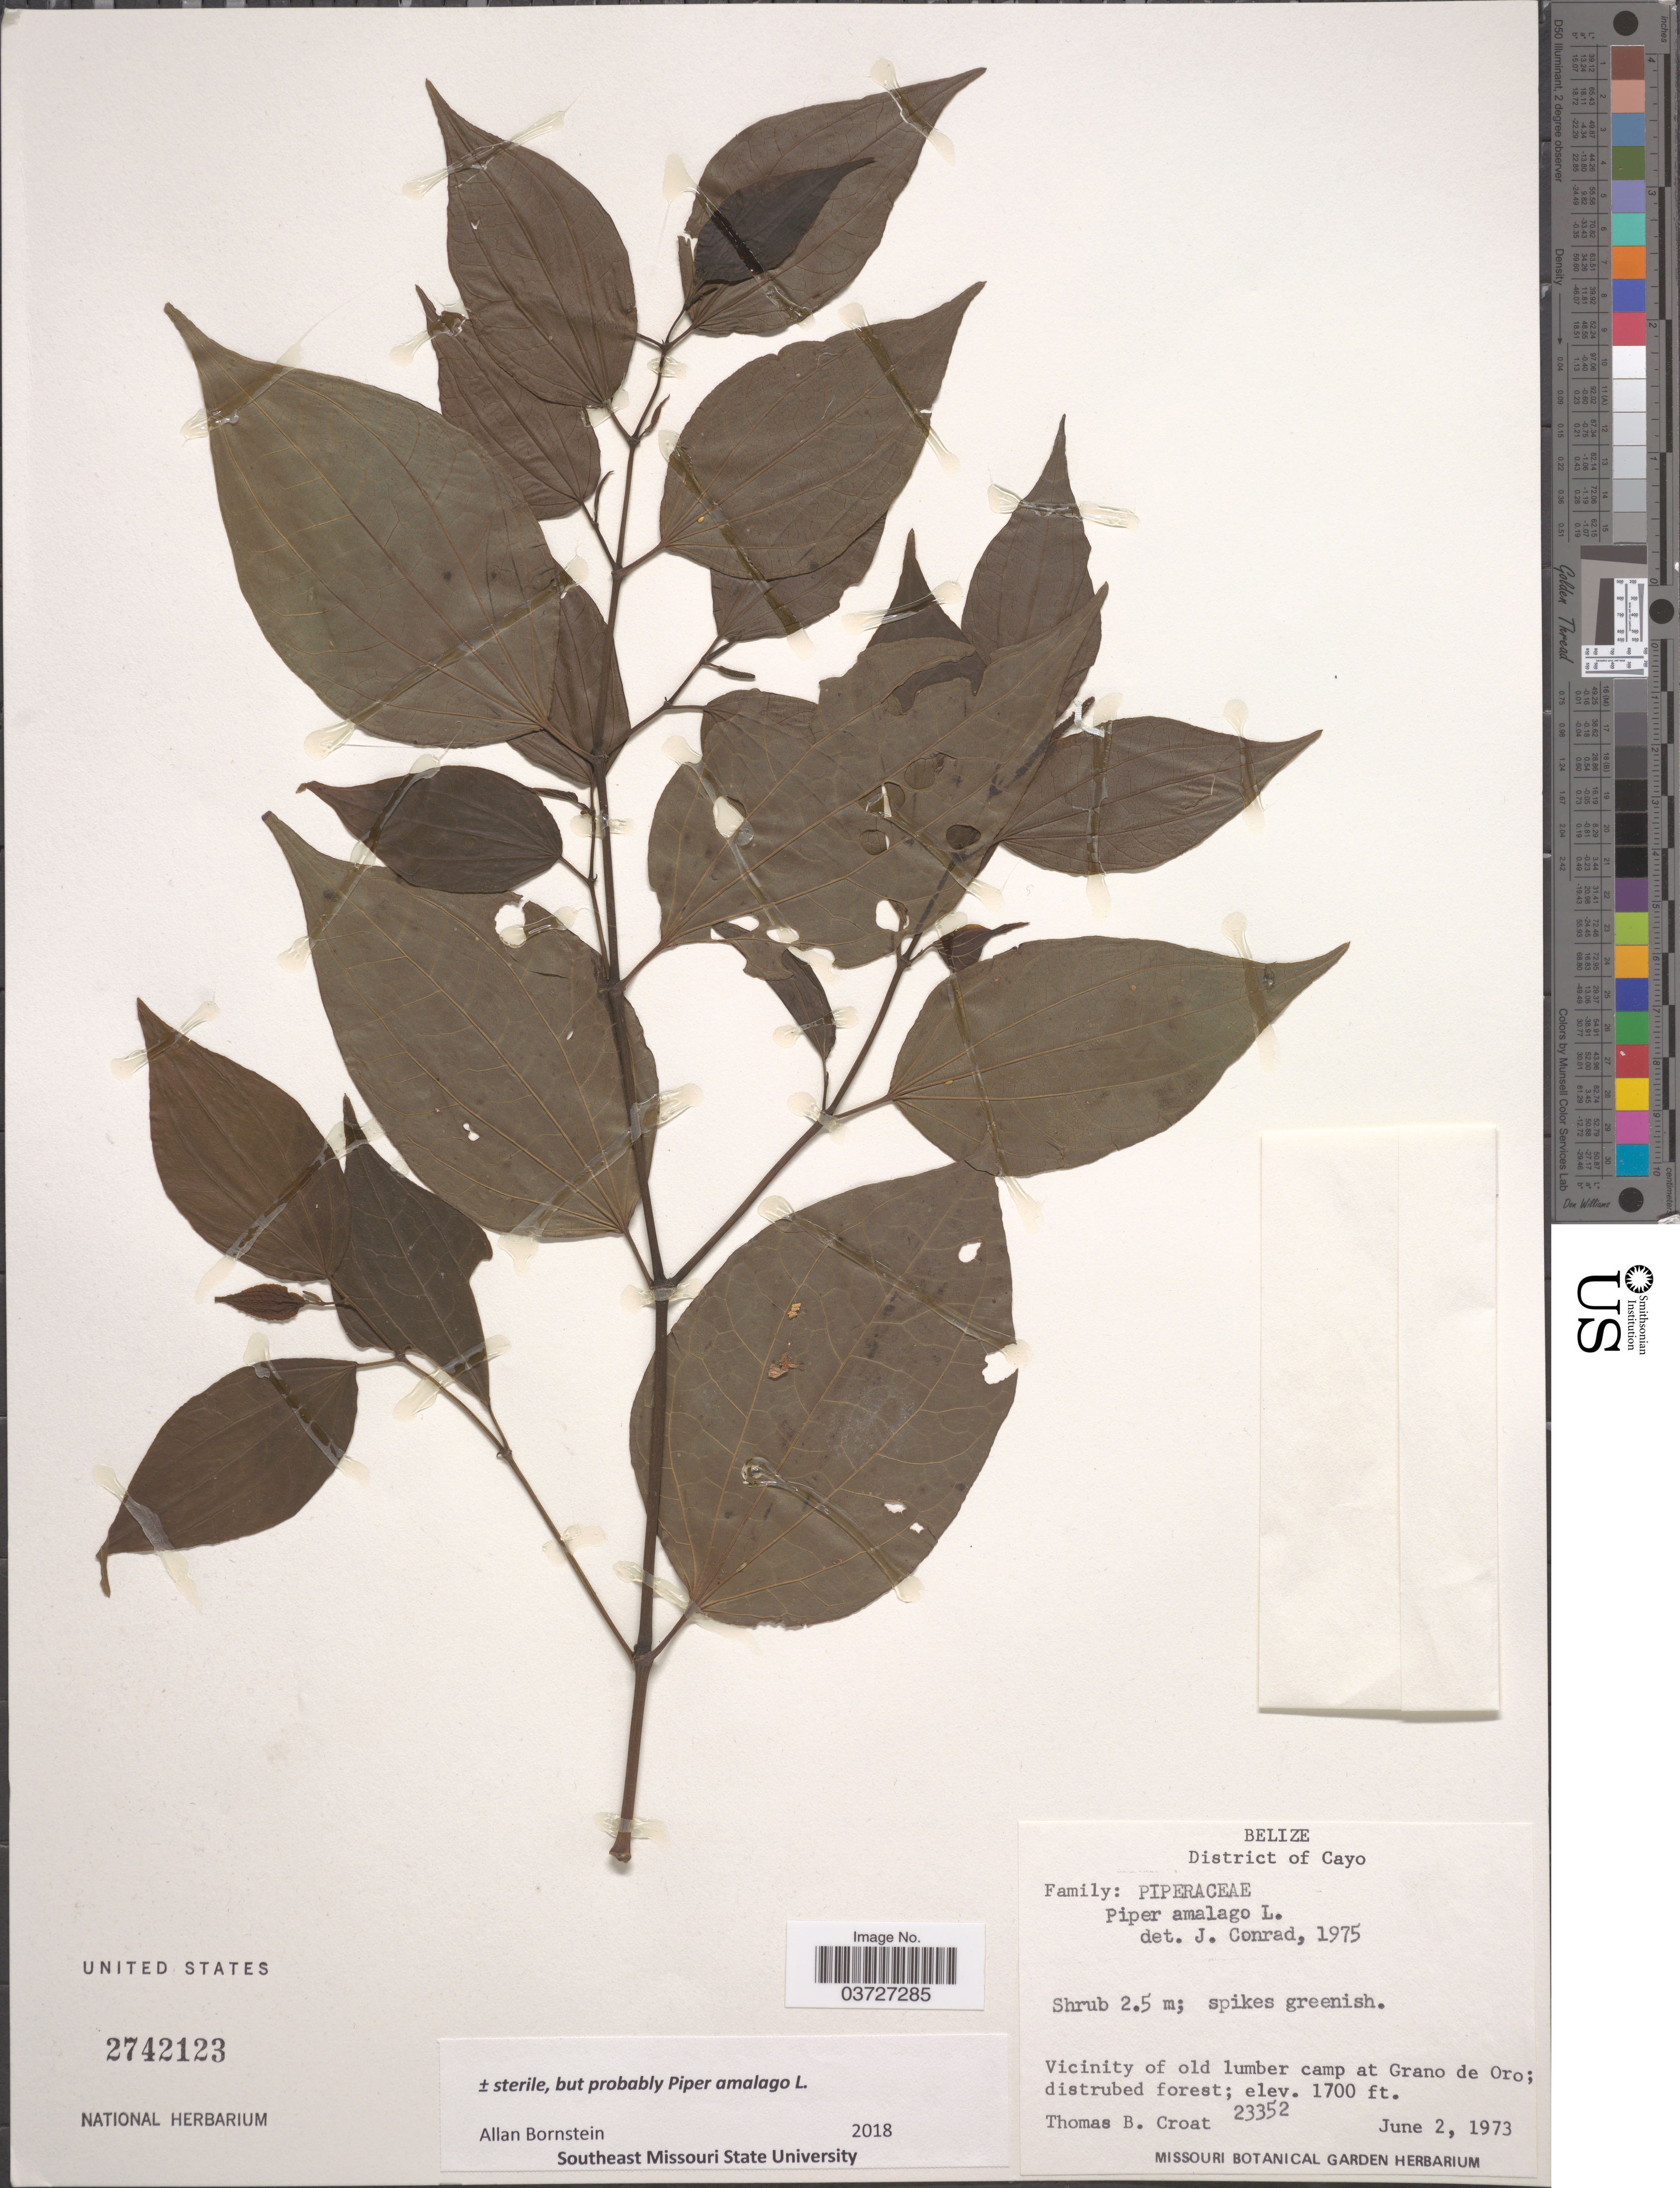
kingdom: Plantae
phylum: Tracheophyta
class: Magnoliopsida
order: Piperales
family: Piperaceae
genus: Piper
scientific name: Piper amalago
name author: L.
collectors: T. B. Croat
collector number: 23352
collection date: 1973-06-02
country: Belize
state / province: Cayo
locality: District of Cayo. Vicinity of old lumber camp at Grano de Oro.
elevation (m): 518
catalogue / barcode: US 2742123